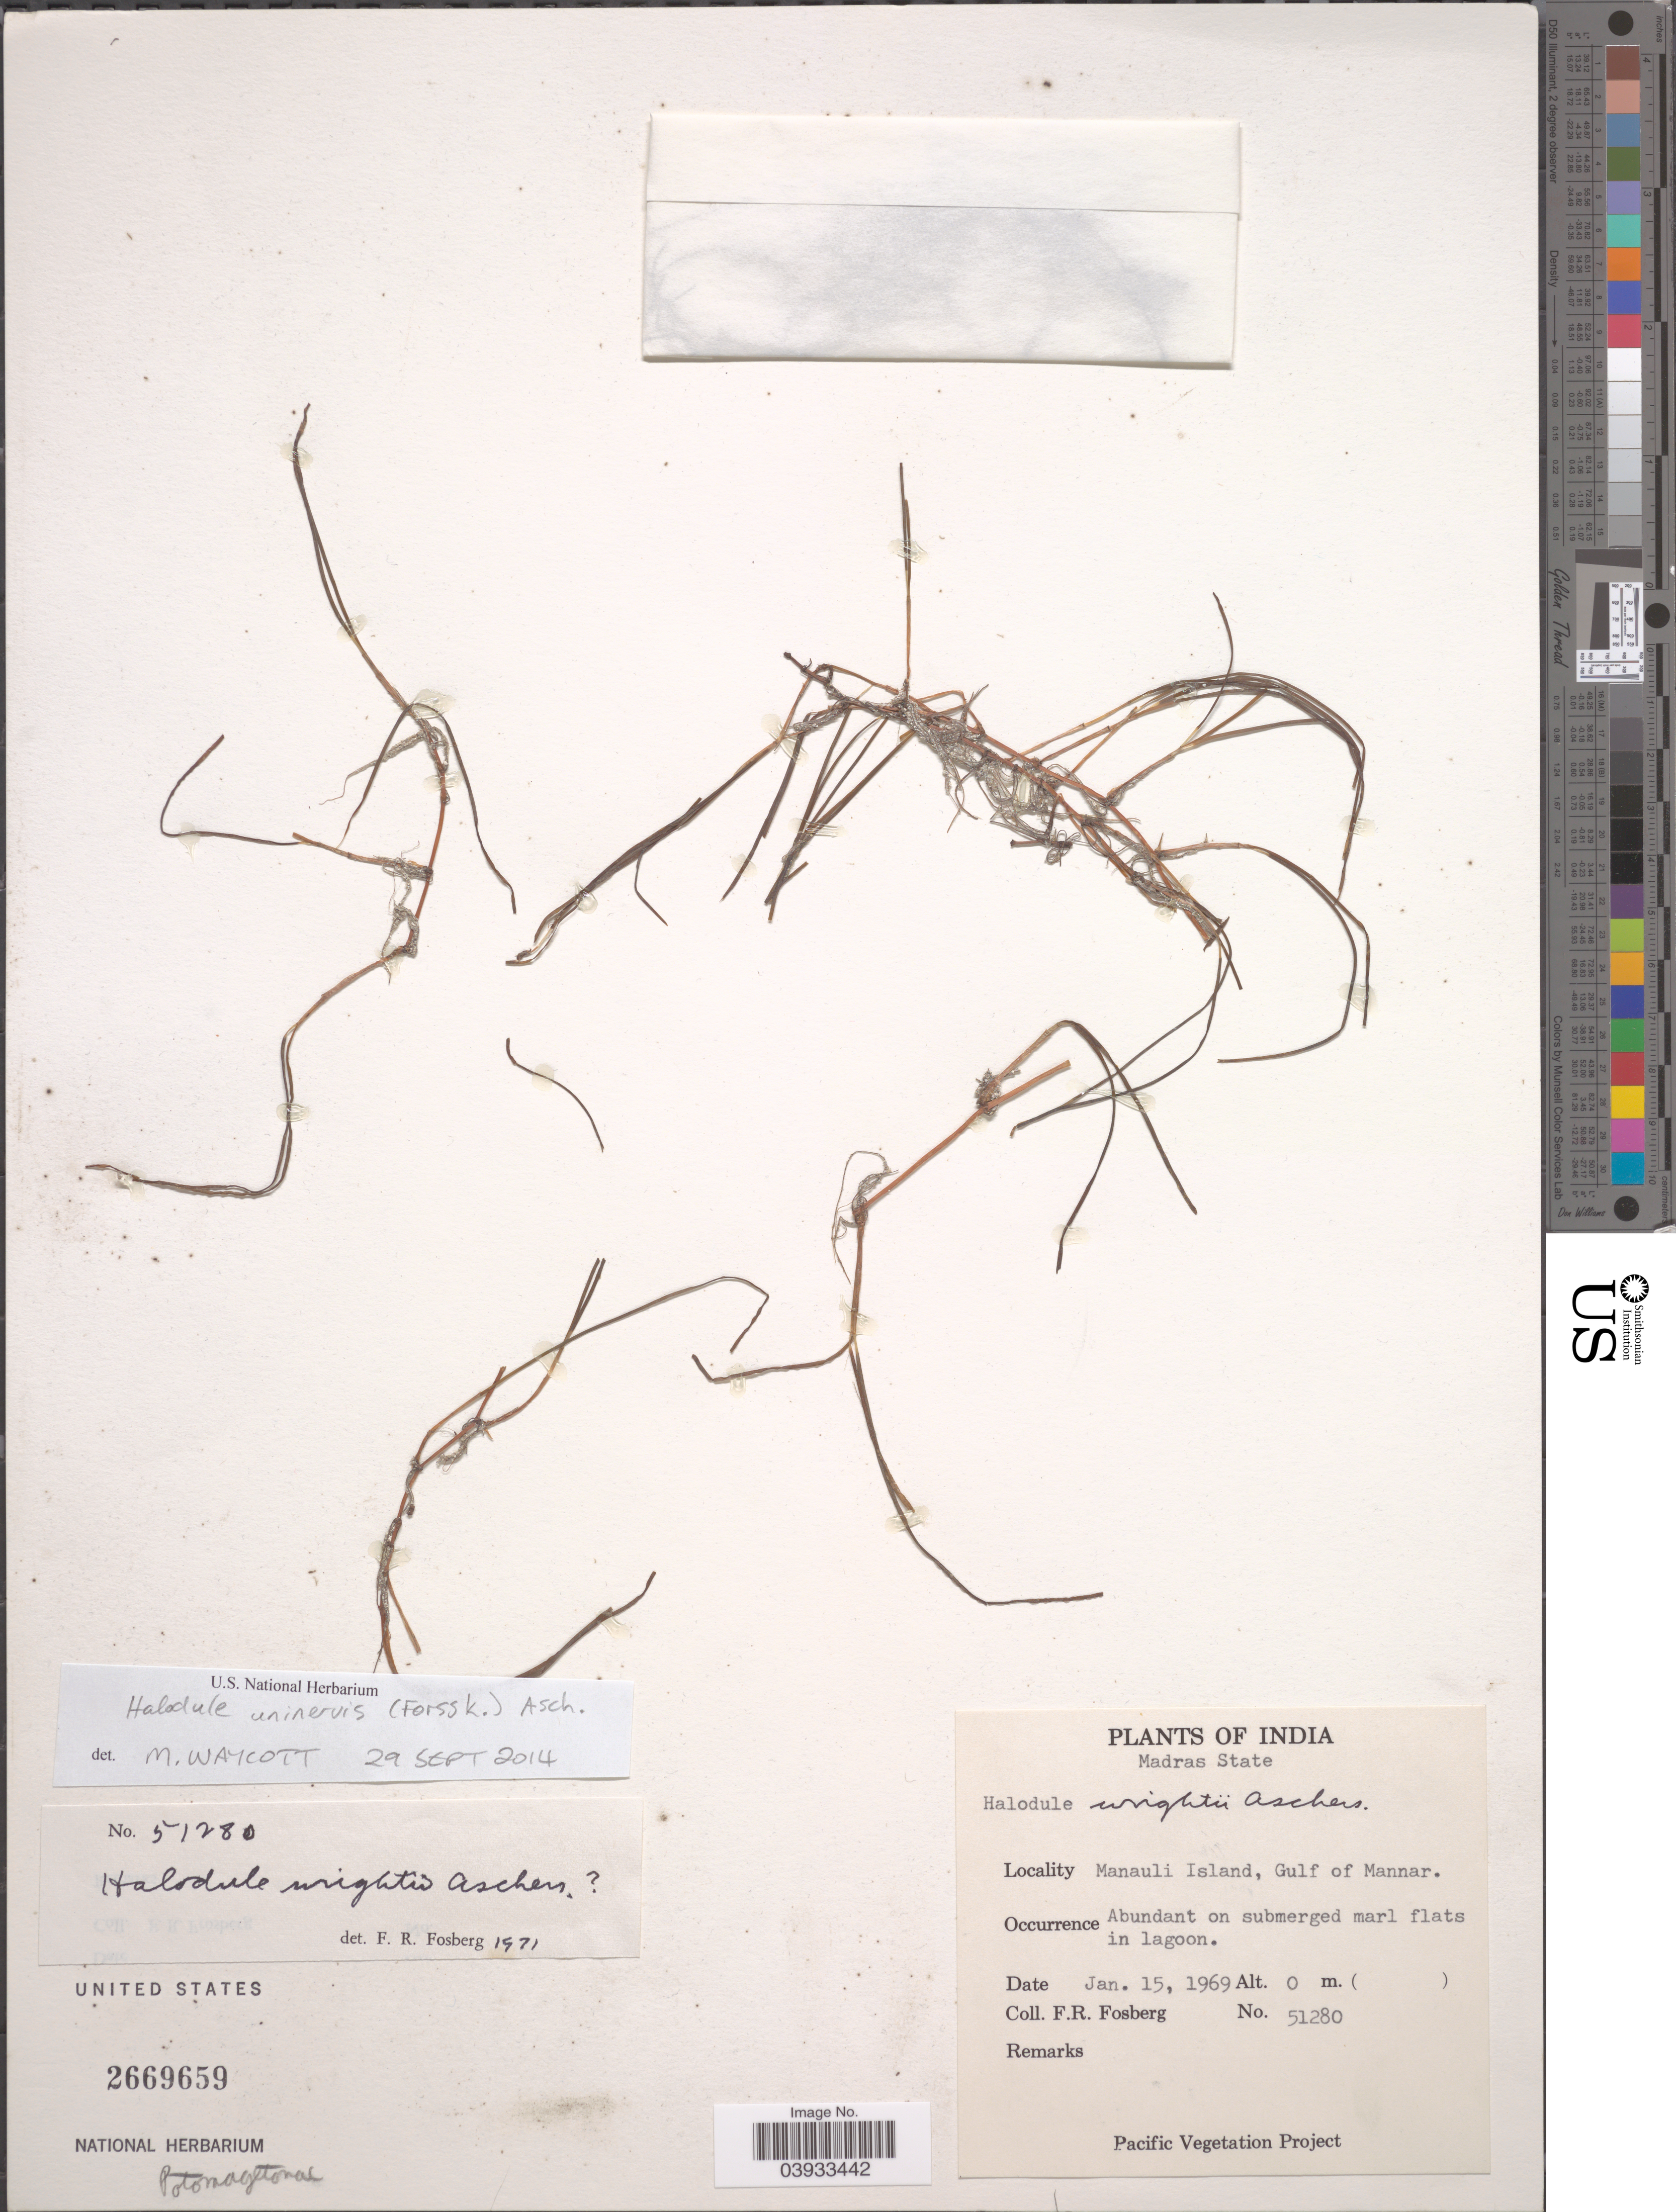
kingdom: Plantae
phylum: Tracheophyta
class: Liliopsida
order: Alismatales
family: Cymodoceaceae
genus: Halodule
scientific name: Halodule uninervis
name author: (Forssk.) Asch.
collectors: F. R. Fosberg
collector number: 51280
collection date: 1969-01-15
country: India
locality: Madras State. Manauli Island, Gulf of Mannar.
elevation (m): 0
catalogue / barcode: US 2669659